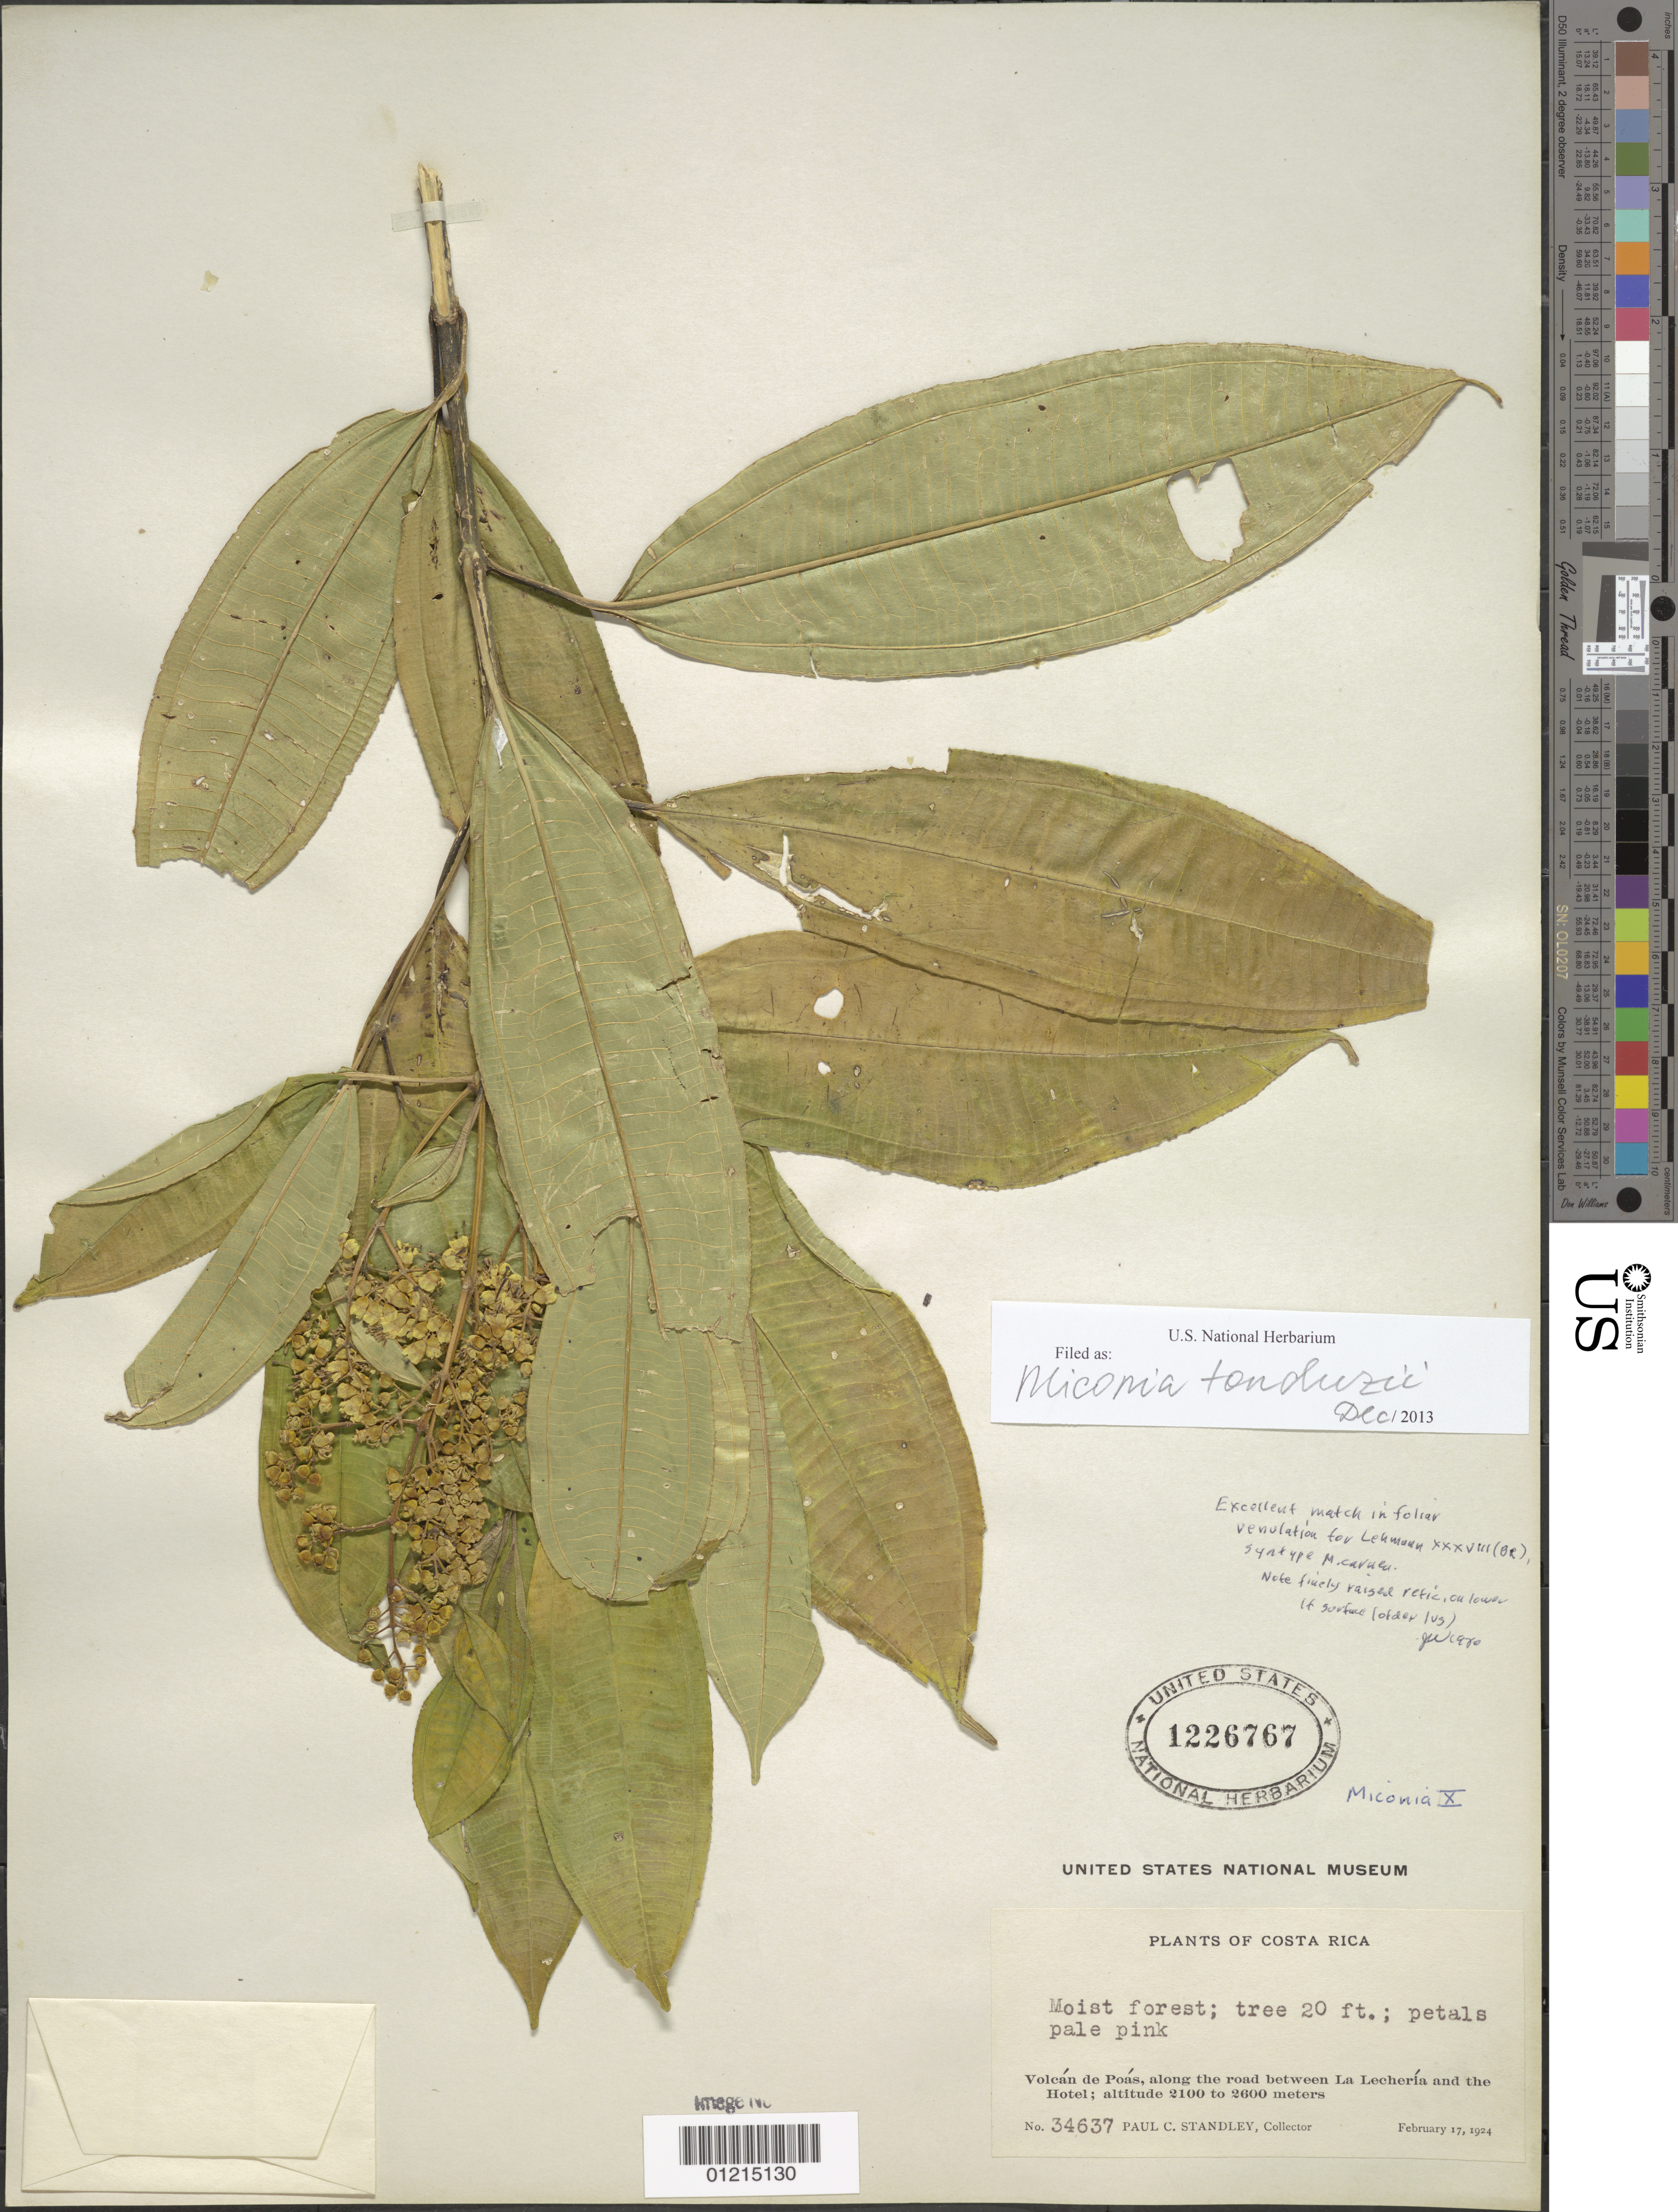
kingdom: Plantae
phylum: Tracheophyta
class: Magnoliopsida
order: Myrtales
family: Melastomataceae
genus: Miconia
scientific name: Miconia tonduzii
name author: Cogn. in A. DC.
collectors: P. C. Standley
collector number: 34637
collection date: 1924-02-17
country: Costa Rica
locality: Volcan de Poas, along the road between La Lecheria and the Hotel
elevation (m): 2100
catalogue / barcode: US 1226767